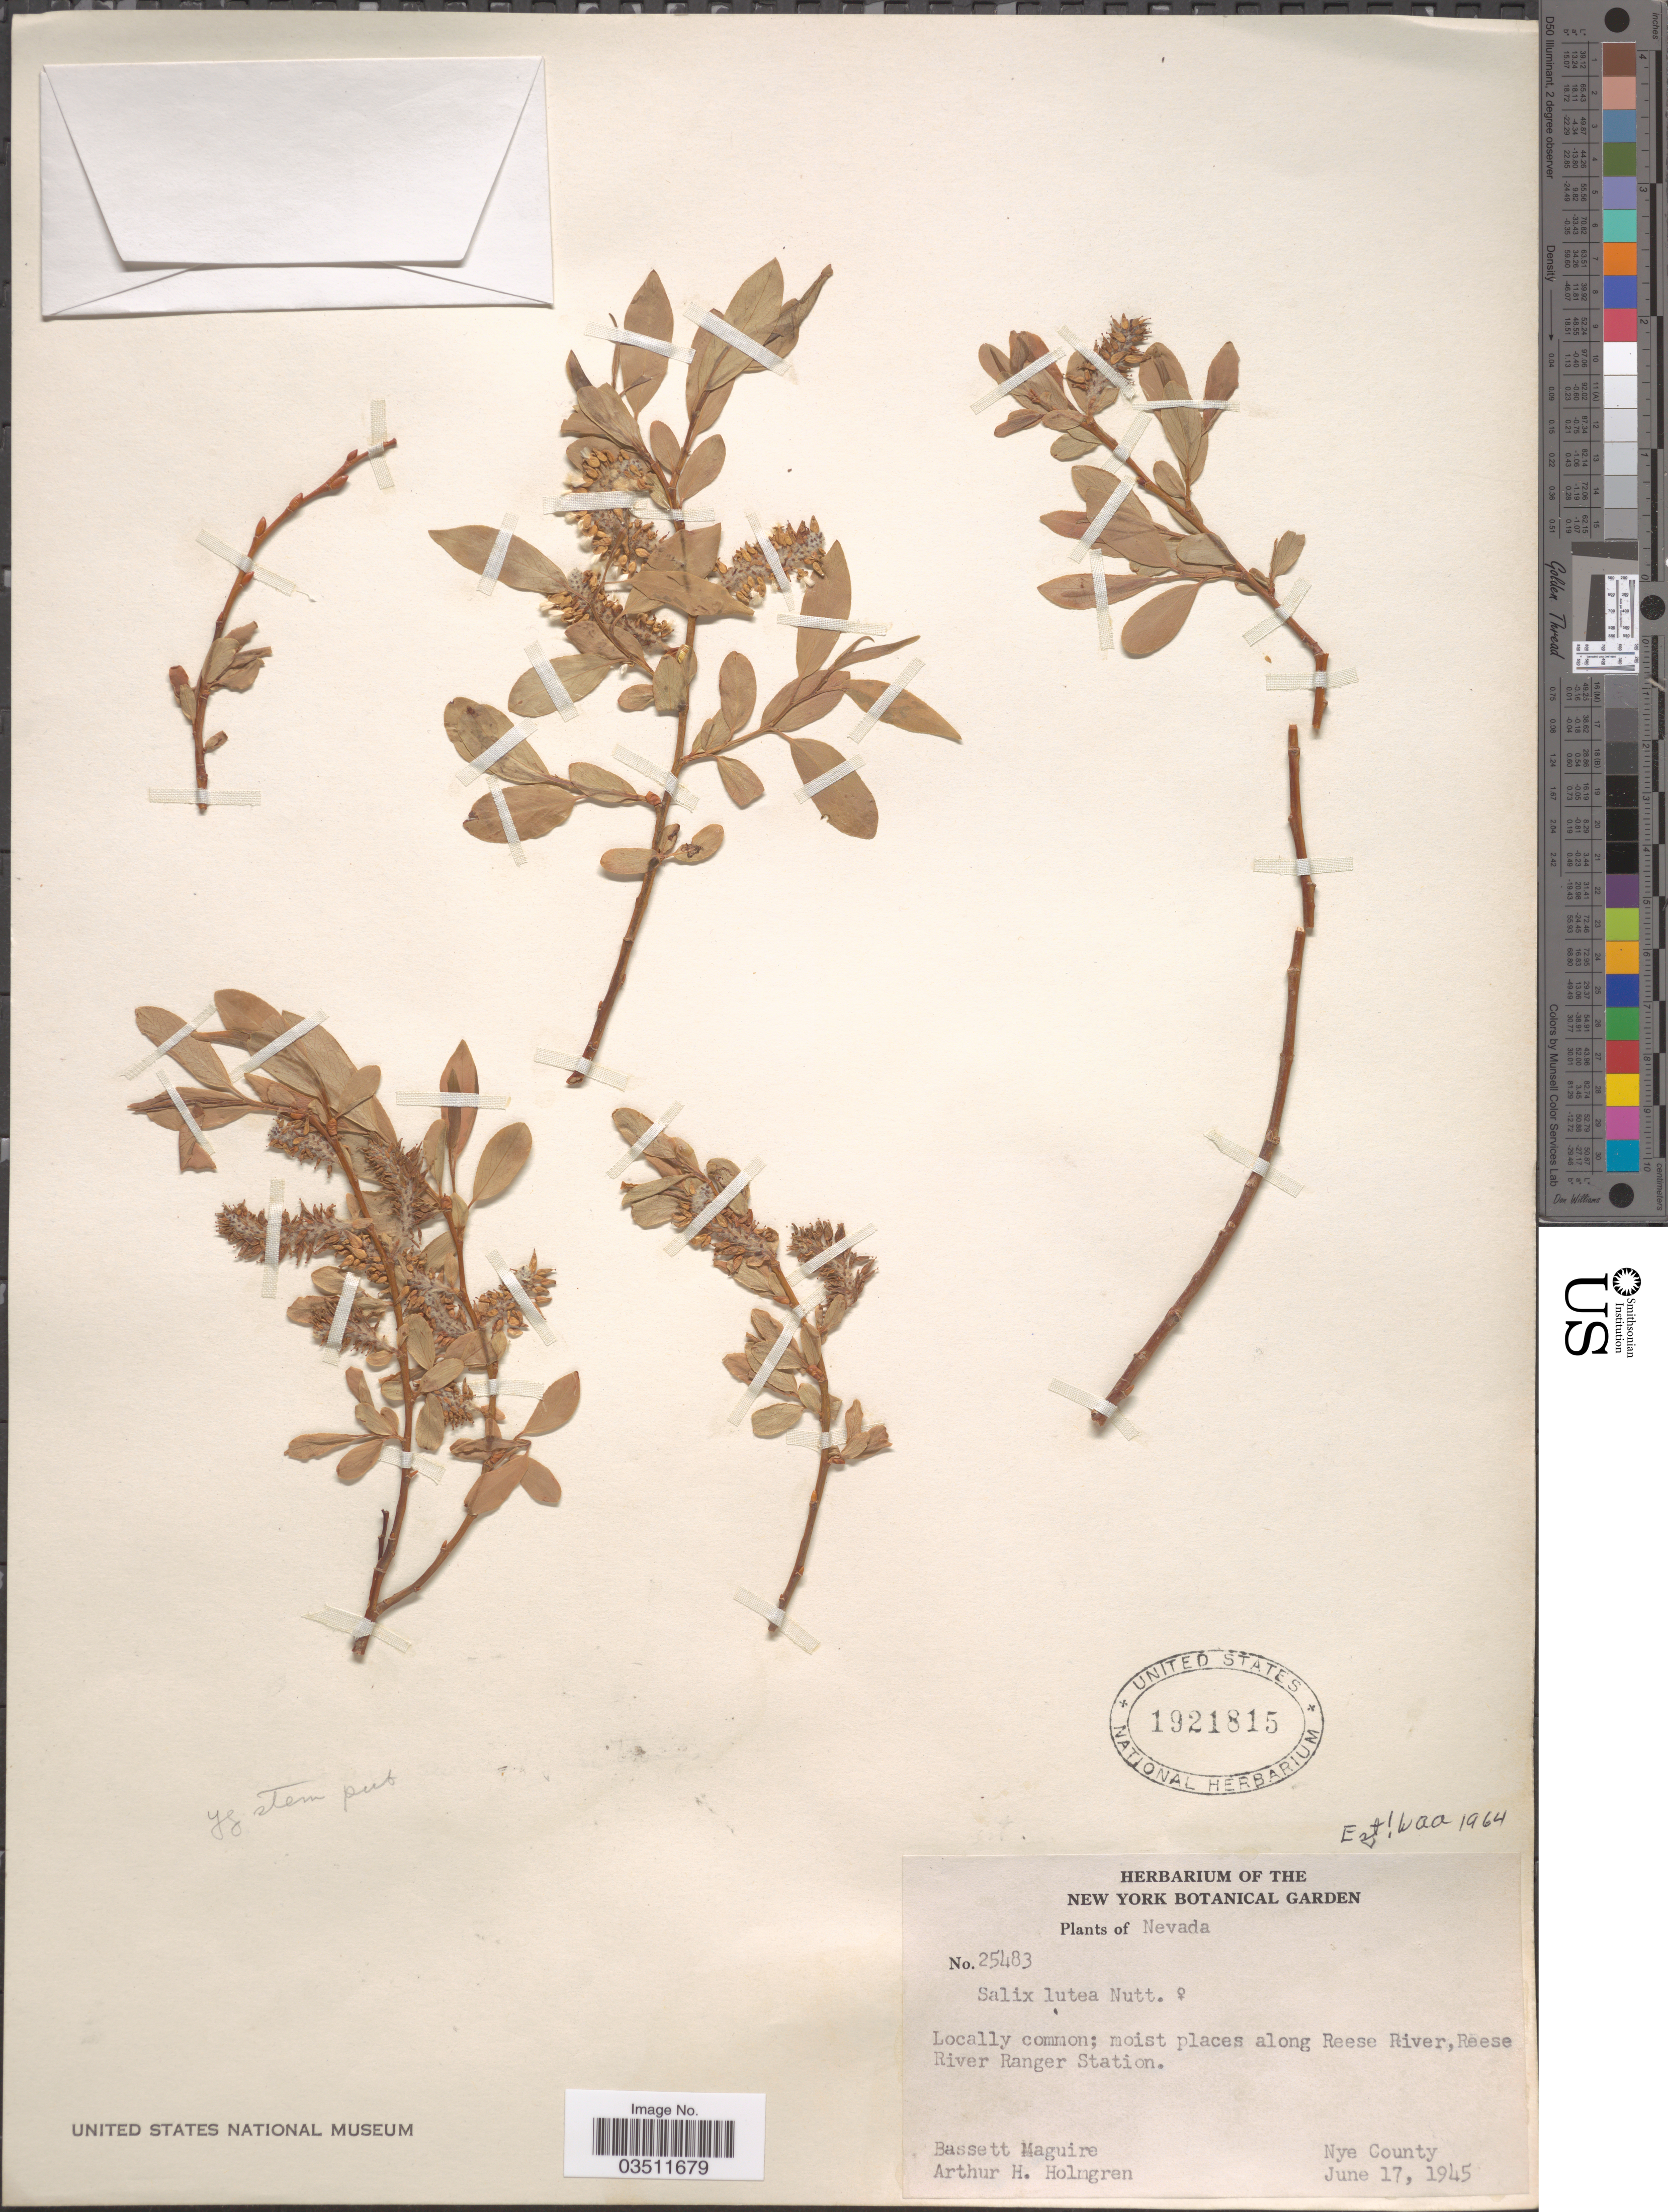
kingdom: Plantae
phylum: Tracheophyta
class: Magnoliopsida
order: Malpighiales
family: Salicaceae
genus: Salix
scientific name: Salix lutea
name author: Nutt.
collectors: B. Maguire & A. H. Holmgren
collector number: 25483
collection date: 1945-06-17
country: United States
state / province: Nevada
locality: Along Reese River, Reese River Ranger Station. Nye County.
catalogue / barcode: US 1921815